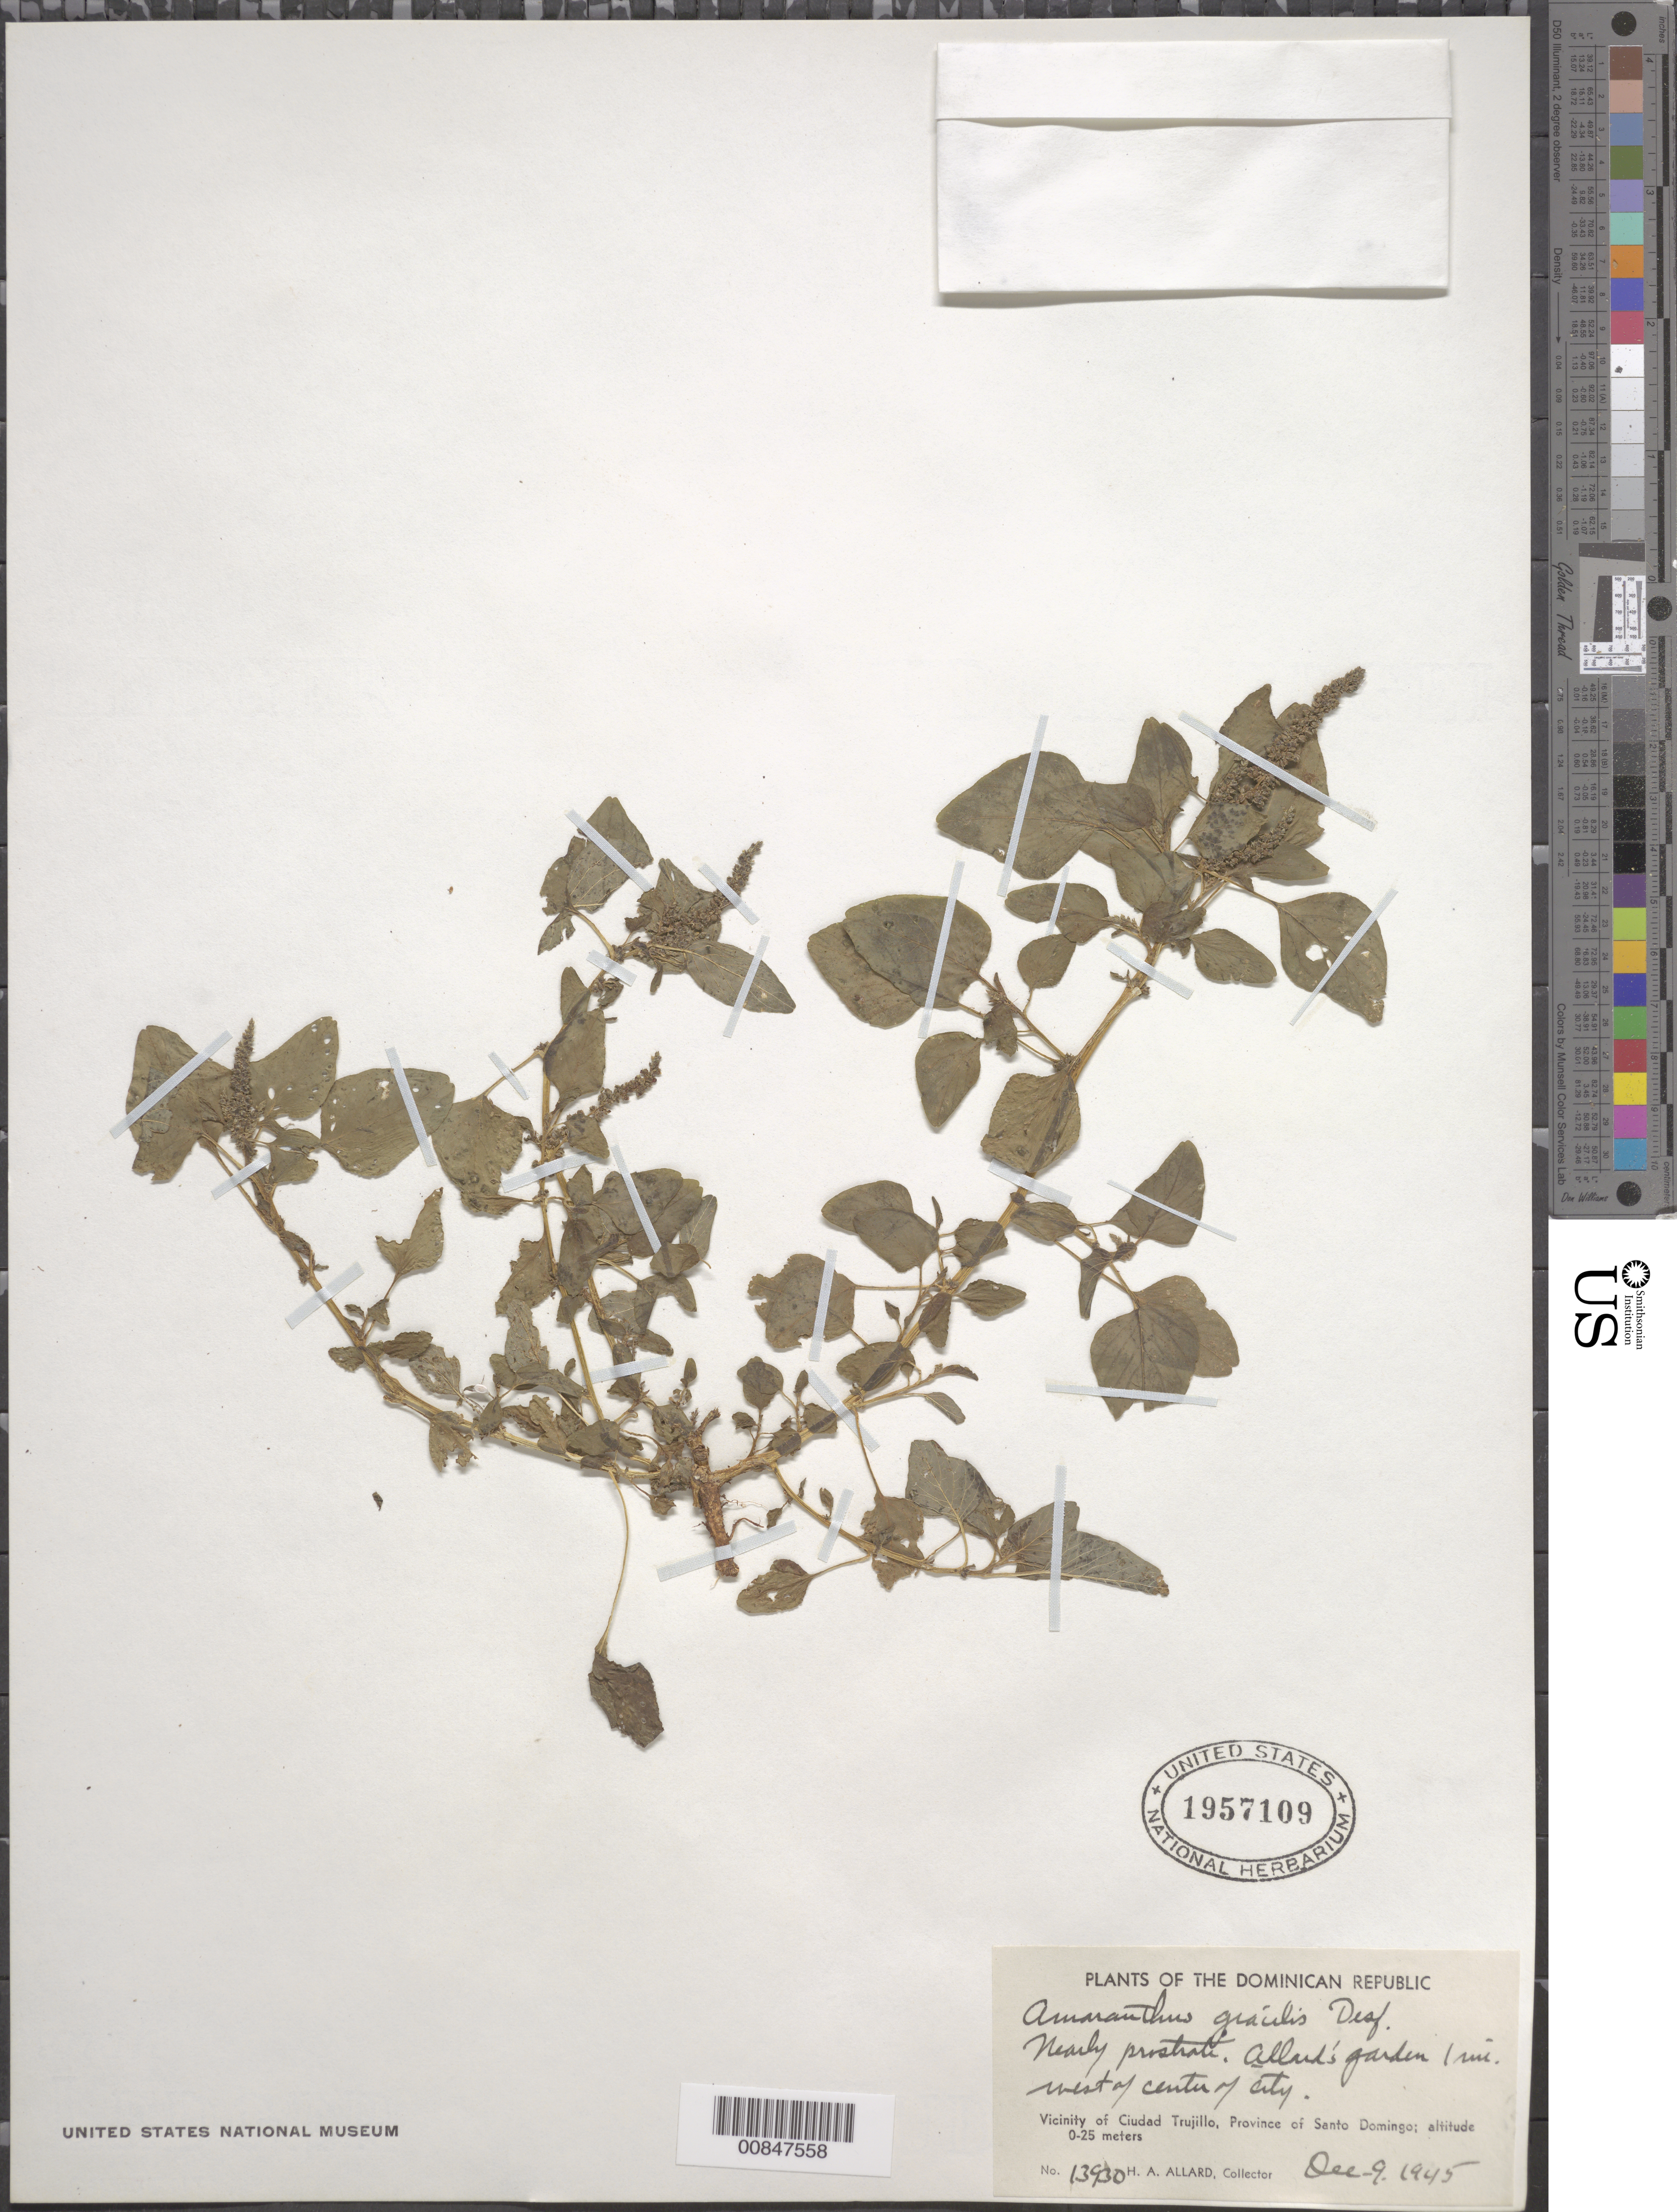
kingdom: Plantae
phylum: Tracheophyta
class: Magnoliopsida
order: Caryophyllales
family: Amaranthaceae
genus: Amaranthus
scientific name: Amaranthus viridis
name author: L.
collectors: H. A. Allard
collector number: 13930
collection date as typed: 09 Dec 1945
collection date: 1945-12-09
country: Dominican Republic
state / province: Distrito Nacional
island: Hispaniola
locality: Vicinity of Ciudad trujillo, Province of Santo Domingo (obsolete). Allard's garden, 1 mi. west of center of city.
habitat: Garden.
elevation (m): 0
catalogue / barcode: US 1957109